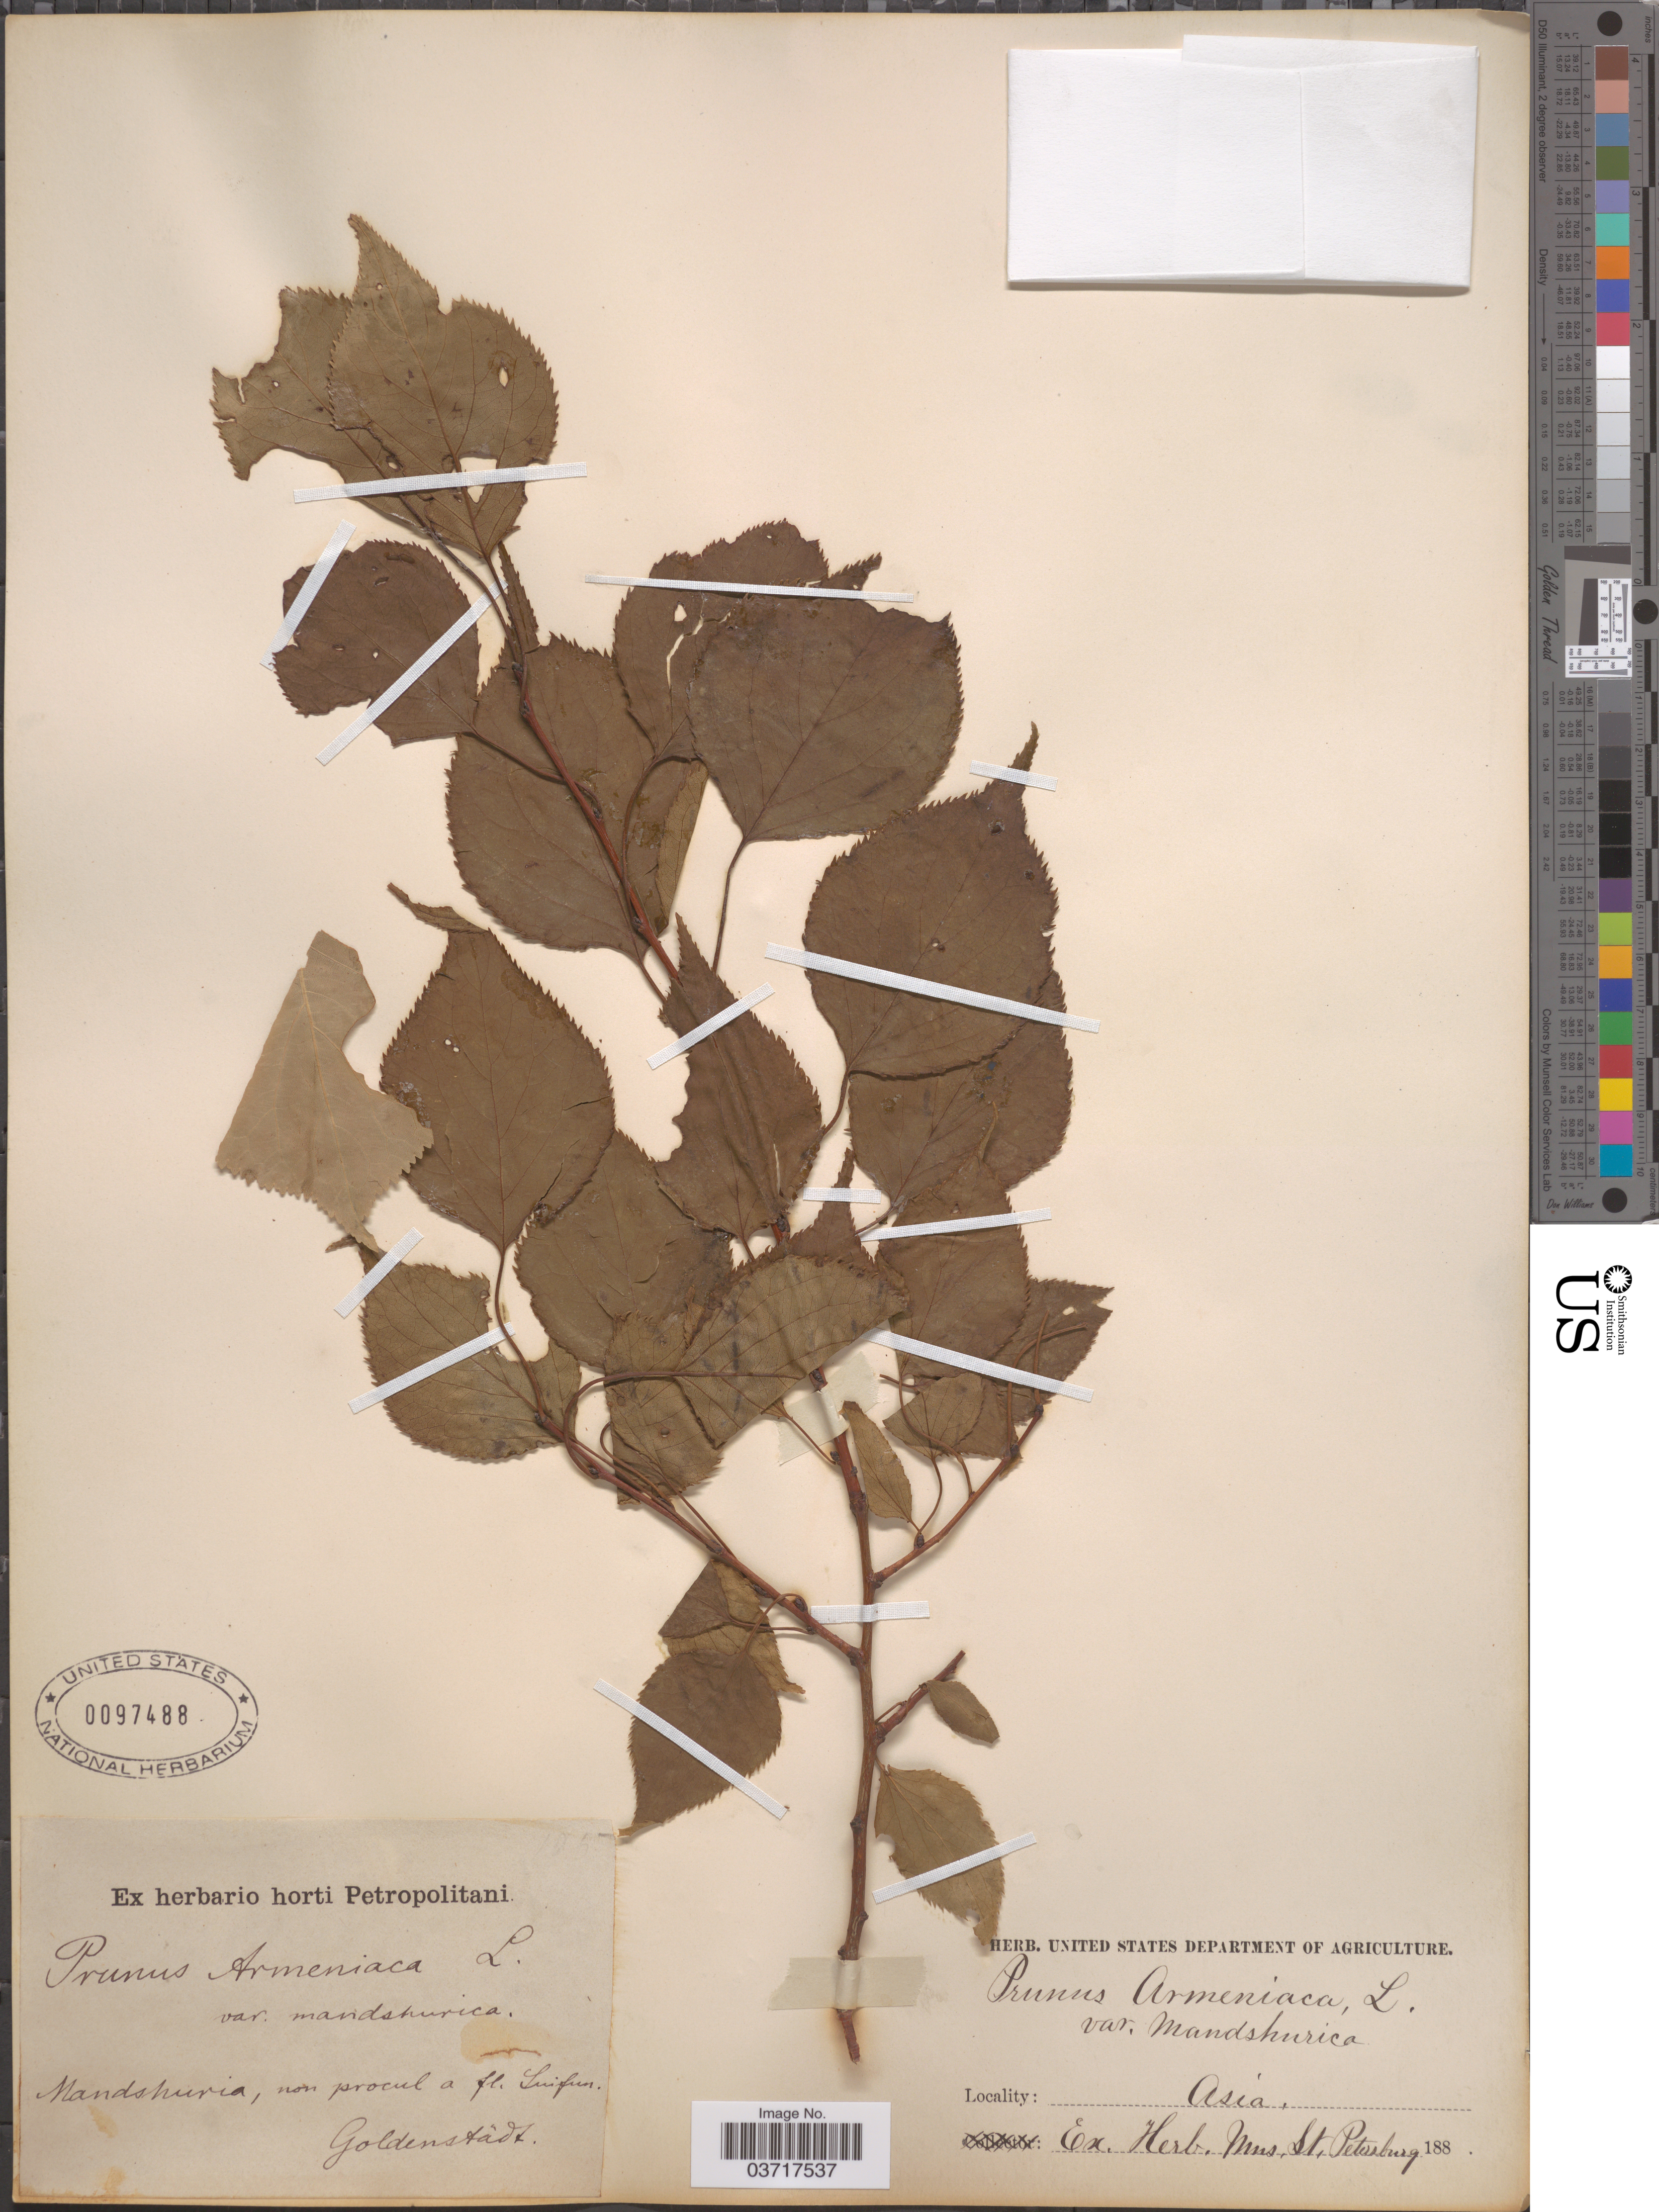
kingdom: Plantae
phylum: Tracheophyta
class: Magnoliopsida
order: Rosales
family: Rosaceae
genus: Prunus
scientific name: Prunus armeniaca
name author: L.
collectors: -. Goldenstadt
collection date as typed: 188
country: China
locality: Asia. Mandshuria, non procul a fl. Suifun. [interpreted]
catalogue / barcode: US 97488